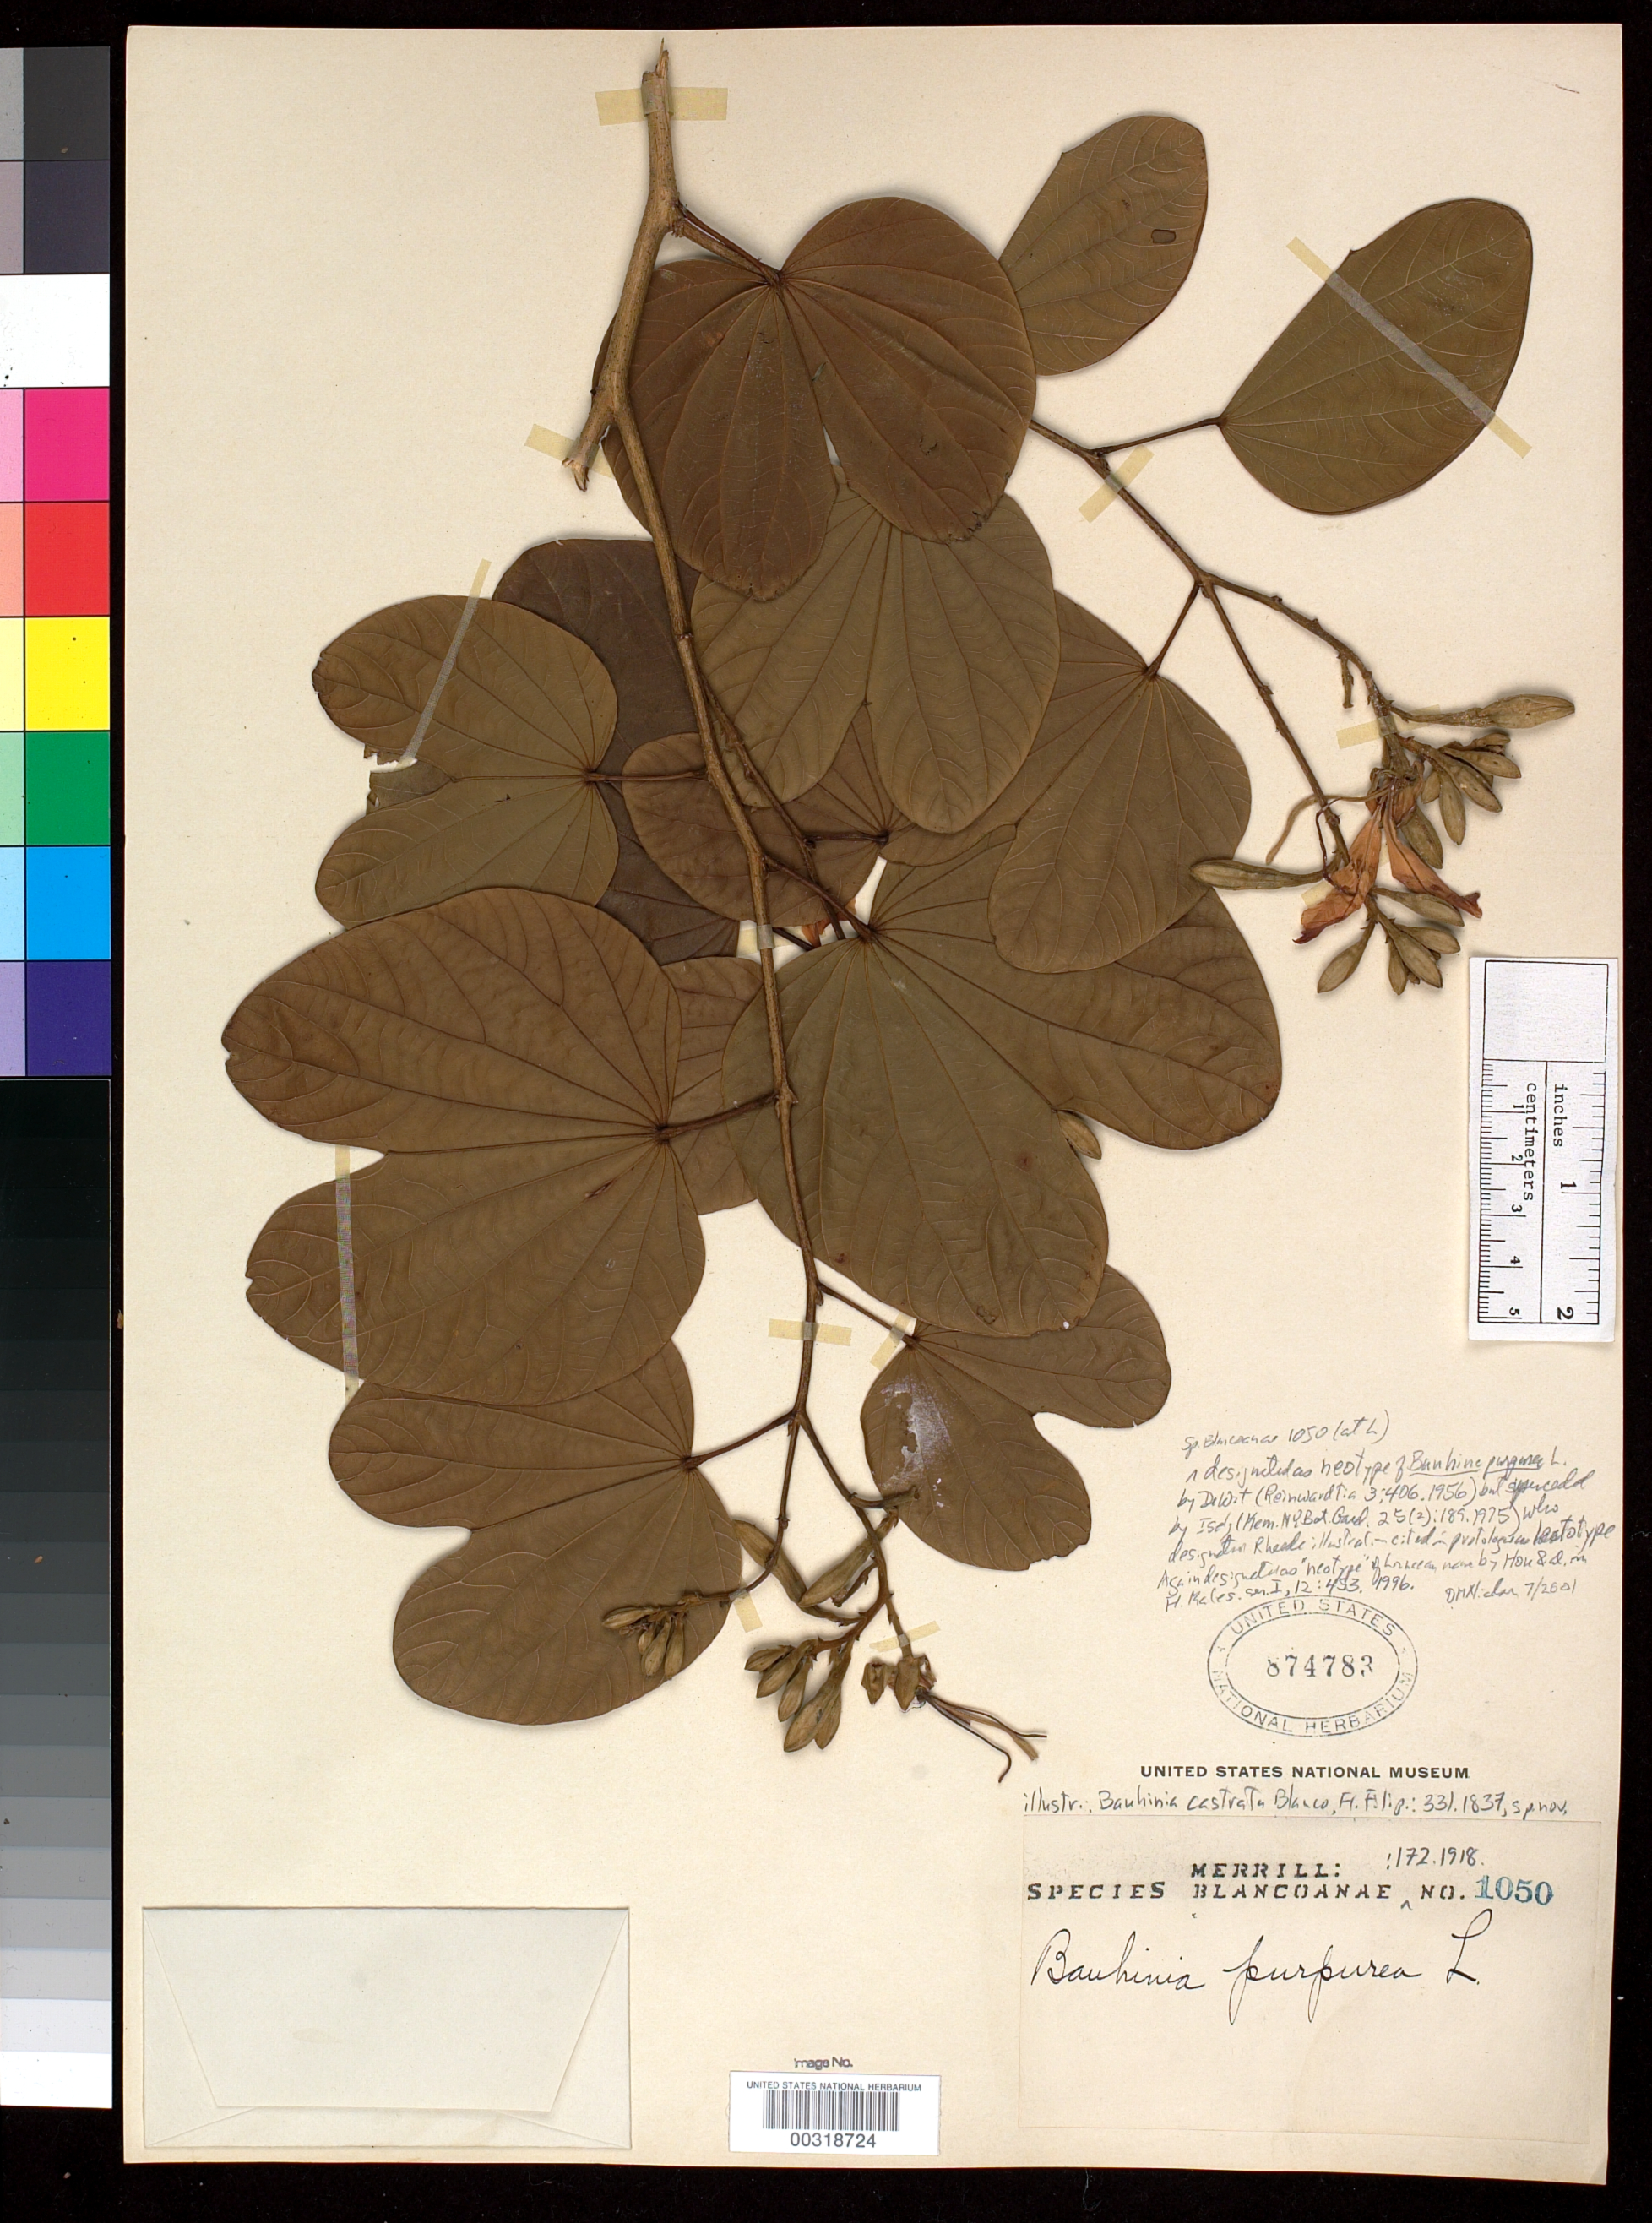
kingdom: Plantae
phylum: Tracheophyta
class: Magnoliopsida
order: Fabales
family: Fabaceae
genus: Bauhinia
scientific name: Bauhinia purpurea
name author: L.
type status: Isoneotype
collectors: E. D. Merrill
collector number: Sp. Blancoan. 1050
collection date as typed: Oct 1916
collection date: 1916-10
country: Philippines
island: Luzon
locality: Manila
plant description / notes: According to annotation by D. Nicolson (2001), neotypification is superseded by lectotypification (on Rheede illustration cited in protologue) by Isely, Mem. New York Bot. Gard. 25(2): 189 (1975).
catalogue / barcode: US 874783